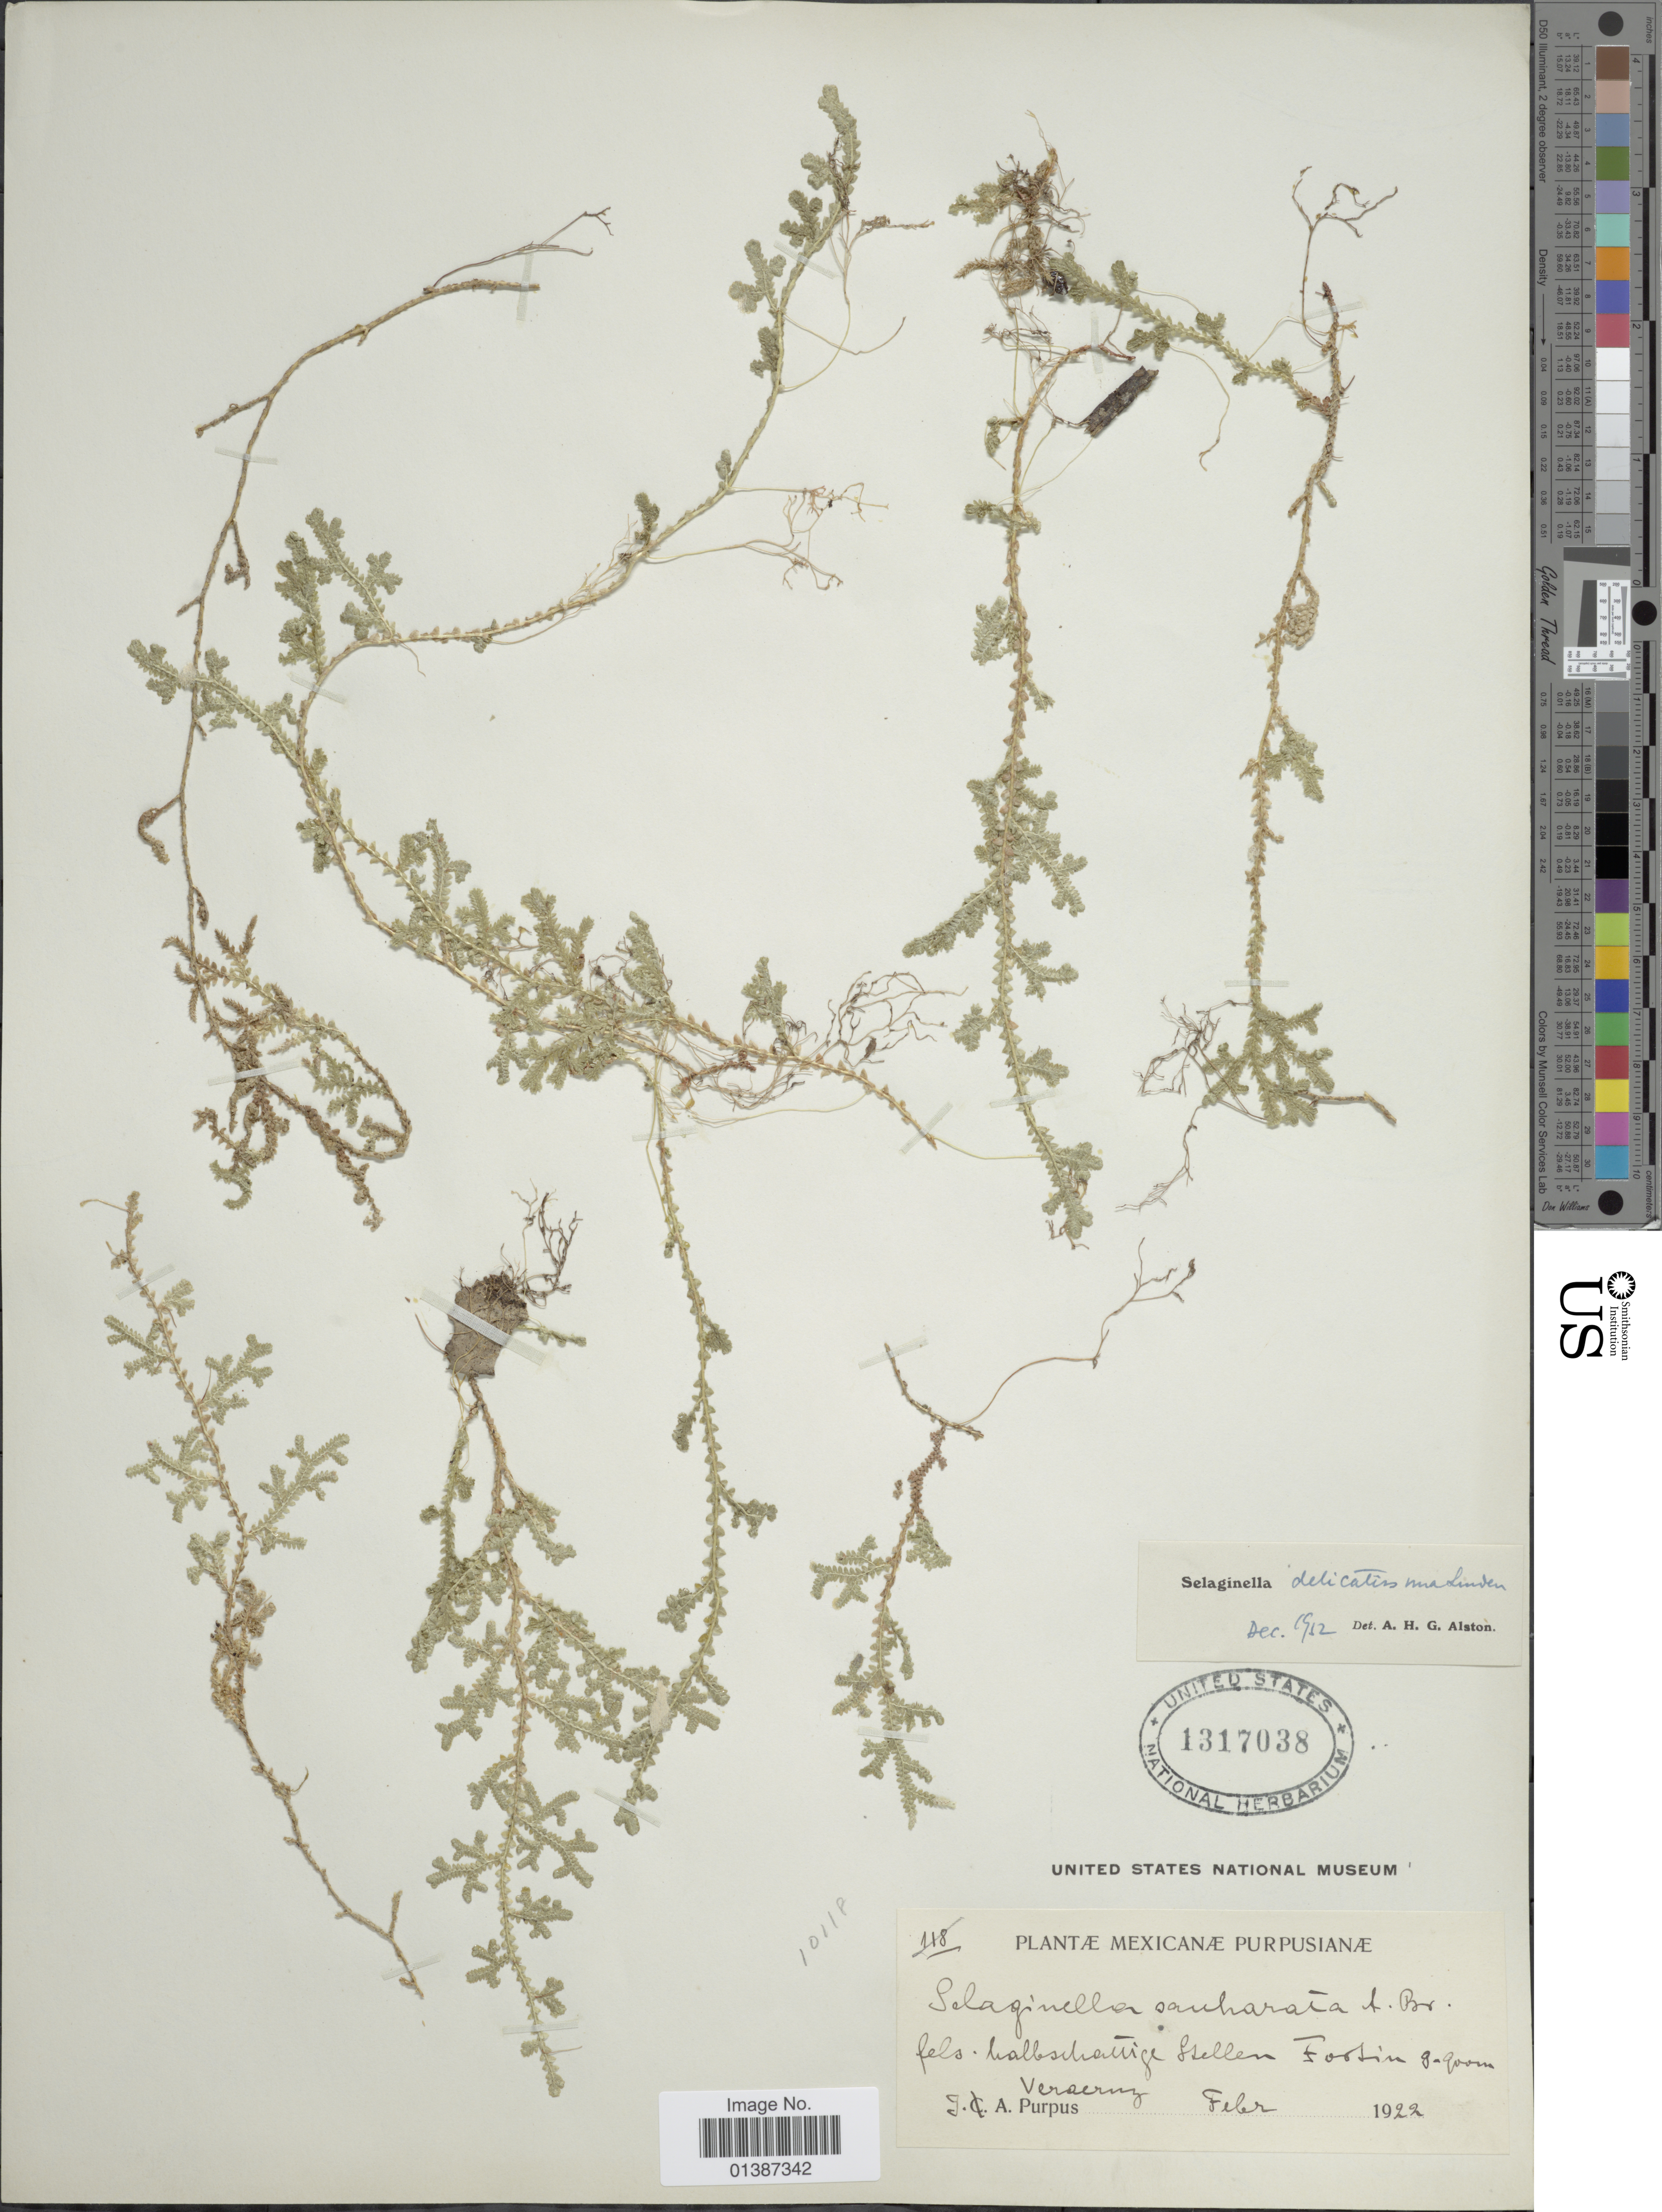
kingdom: Plantae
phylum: Tracheophyta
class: Lycopodiopsida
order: Selaginellales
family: Selaginellaceae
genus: Selaginella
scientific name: Selaginella delicatissima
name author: Linden ex A. Braun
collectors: J. A. Purpus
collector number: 10118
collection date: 1922-02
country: Mexico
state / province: Veracruz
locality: Fels. halbschattige Stellen Fortin.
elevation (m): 9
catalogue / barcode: US 1317038